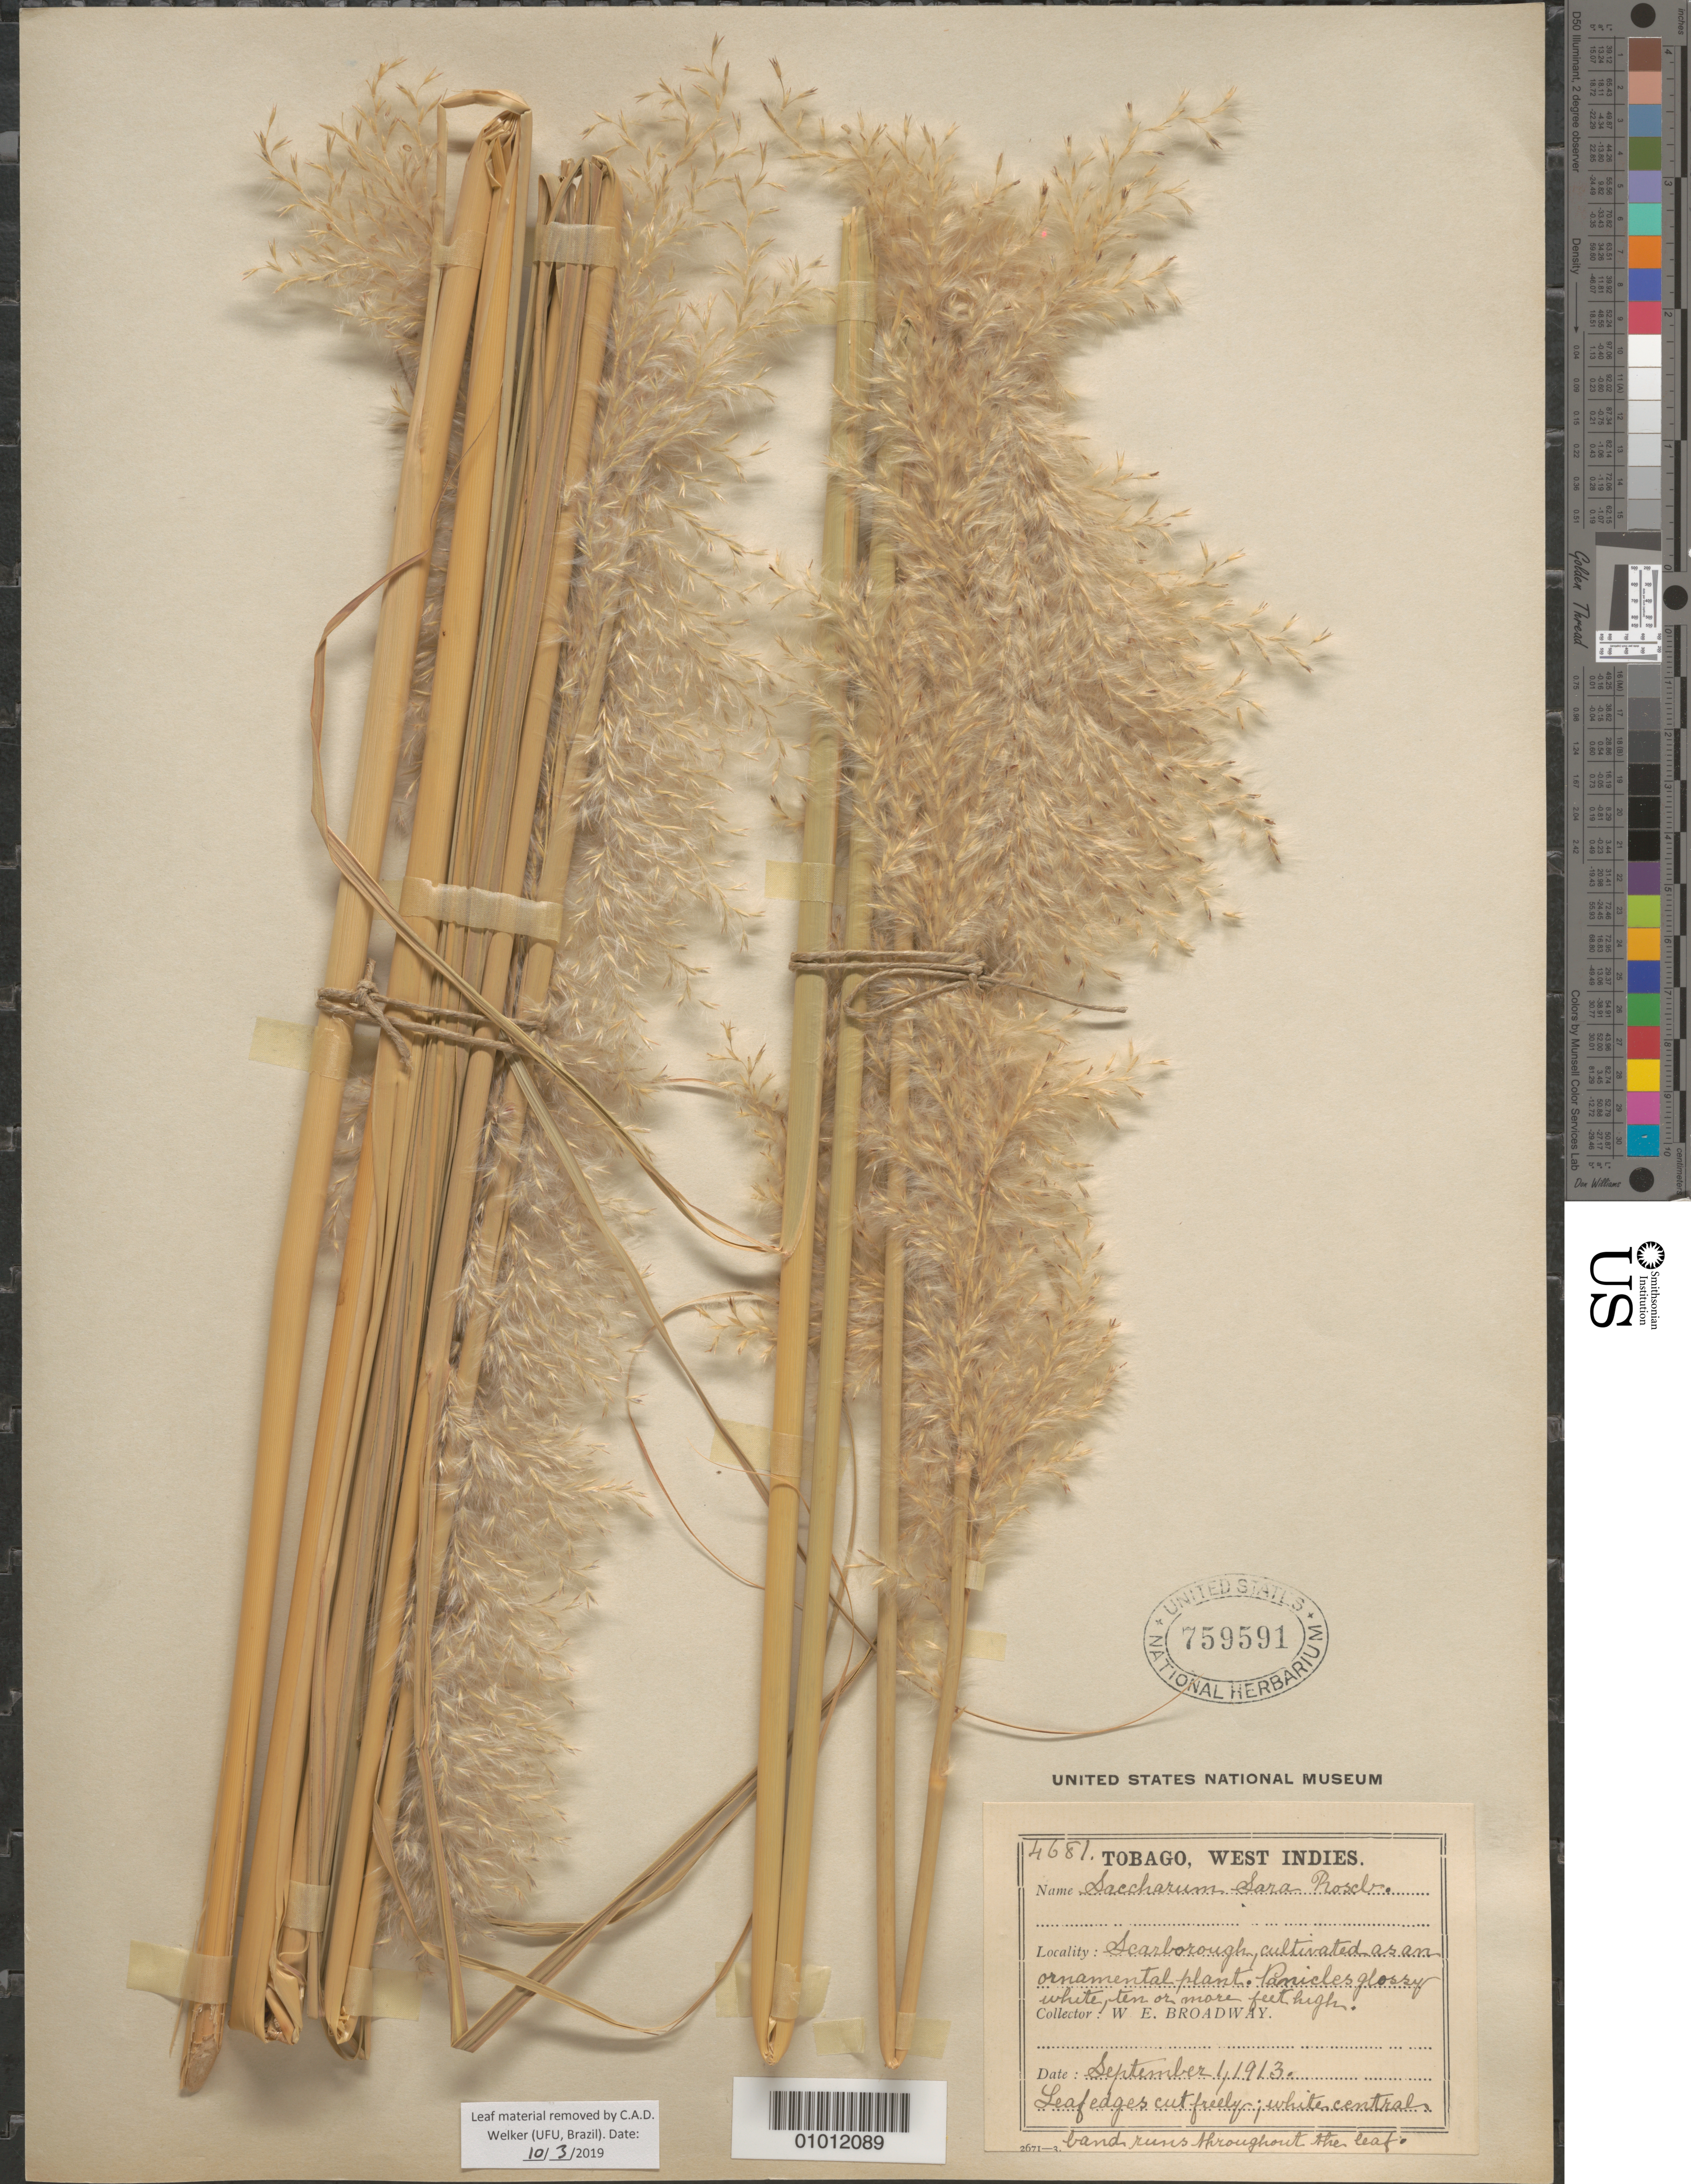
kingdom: Plantae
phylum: Tracheophyta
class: Liliopsida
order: Poales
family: Poaceae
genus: Saccharum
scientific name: Saccharum ciliare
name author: Andersson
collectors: W. E. Broadway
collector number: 4681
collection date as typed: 01 Sep 1913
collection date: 1913-09-01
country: Trinidad and Tobago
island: Tobago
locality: Scarborough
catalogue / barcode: US 759591